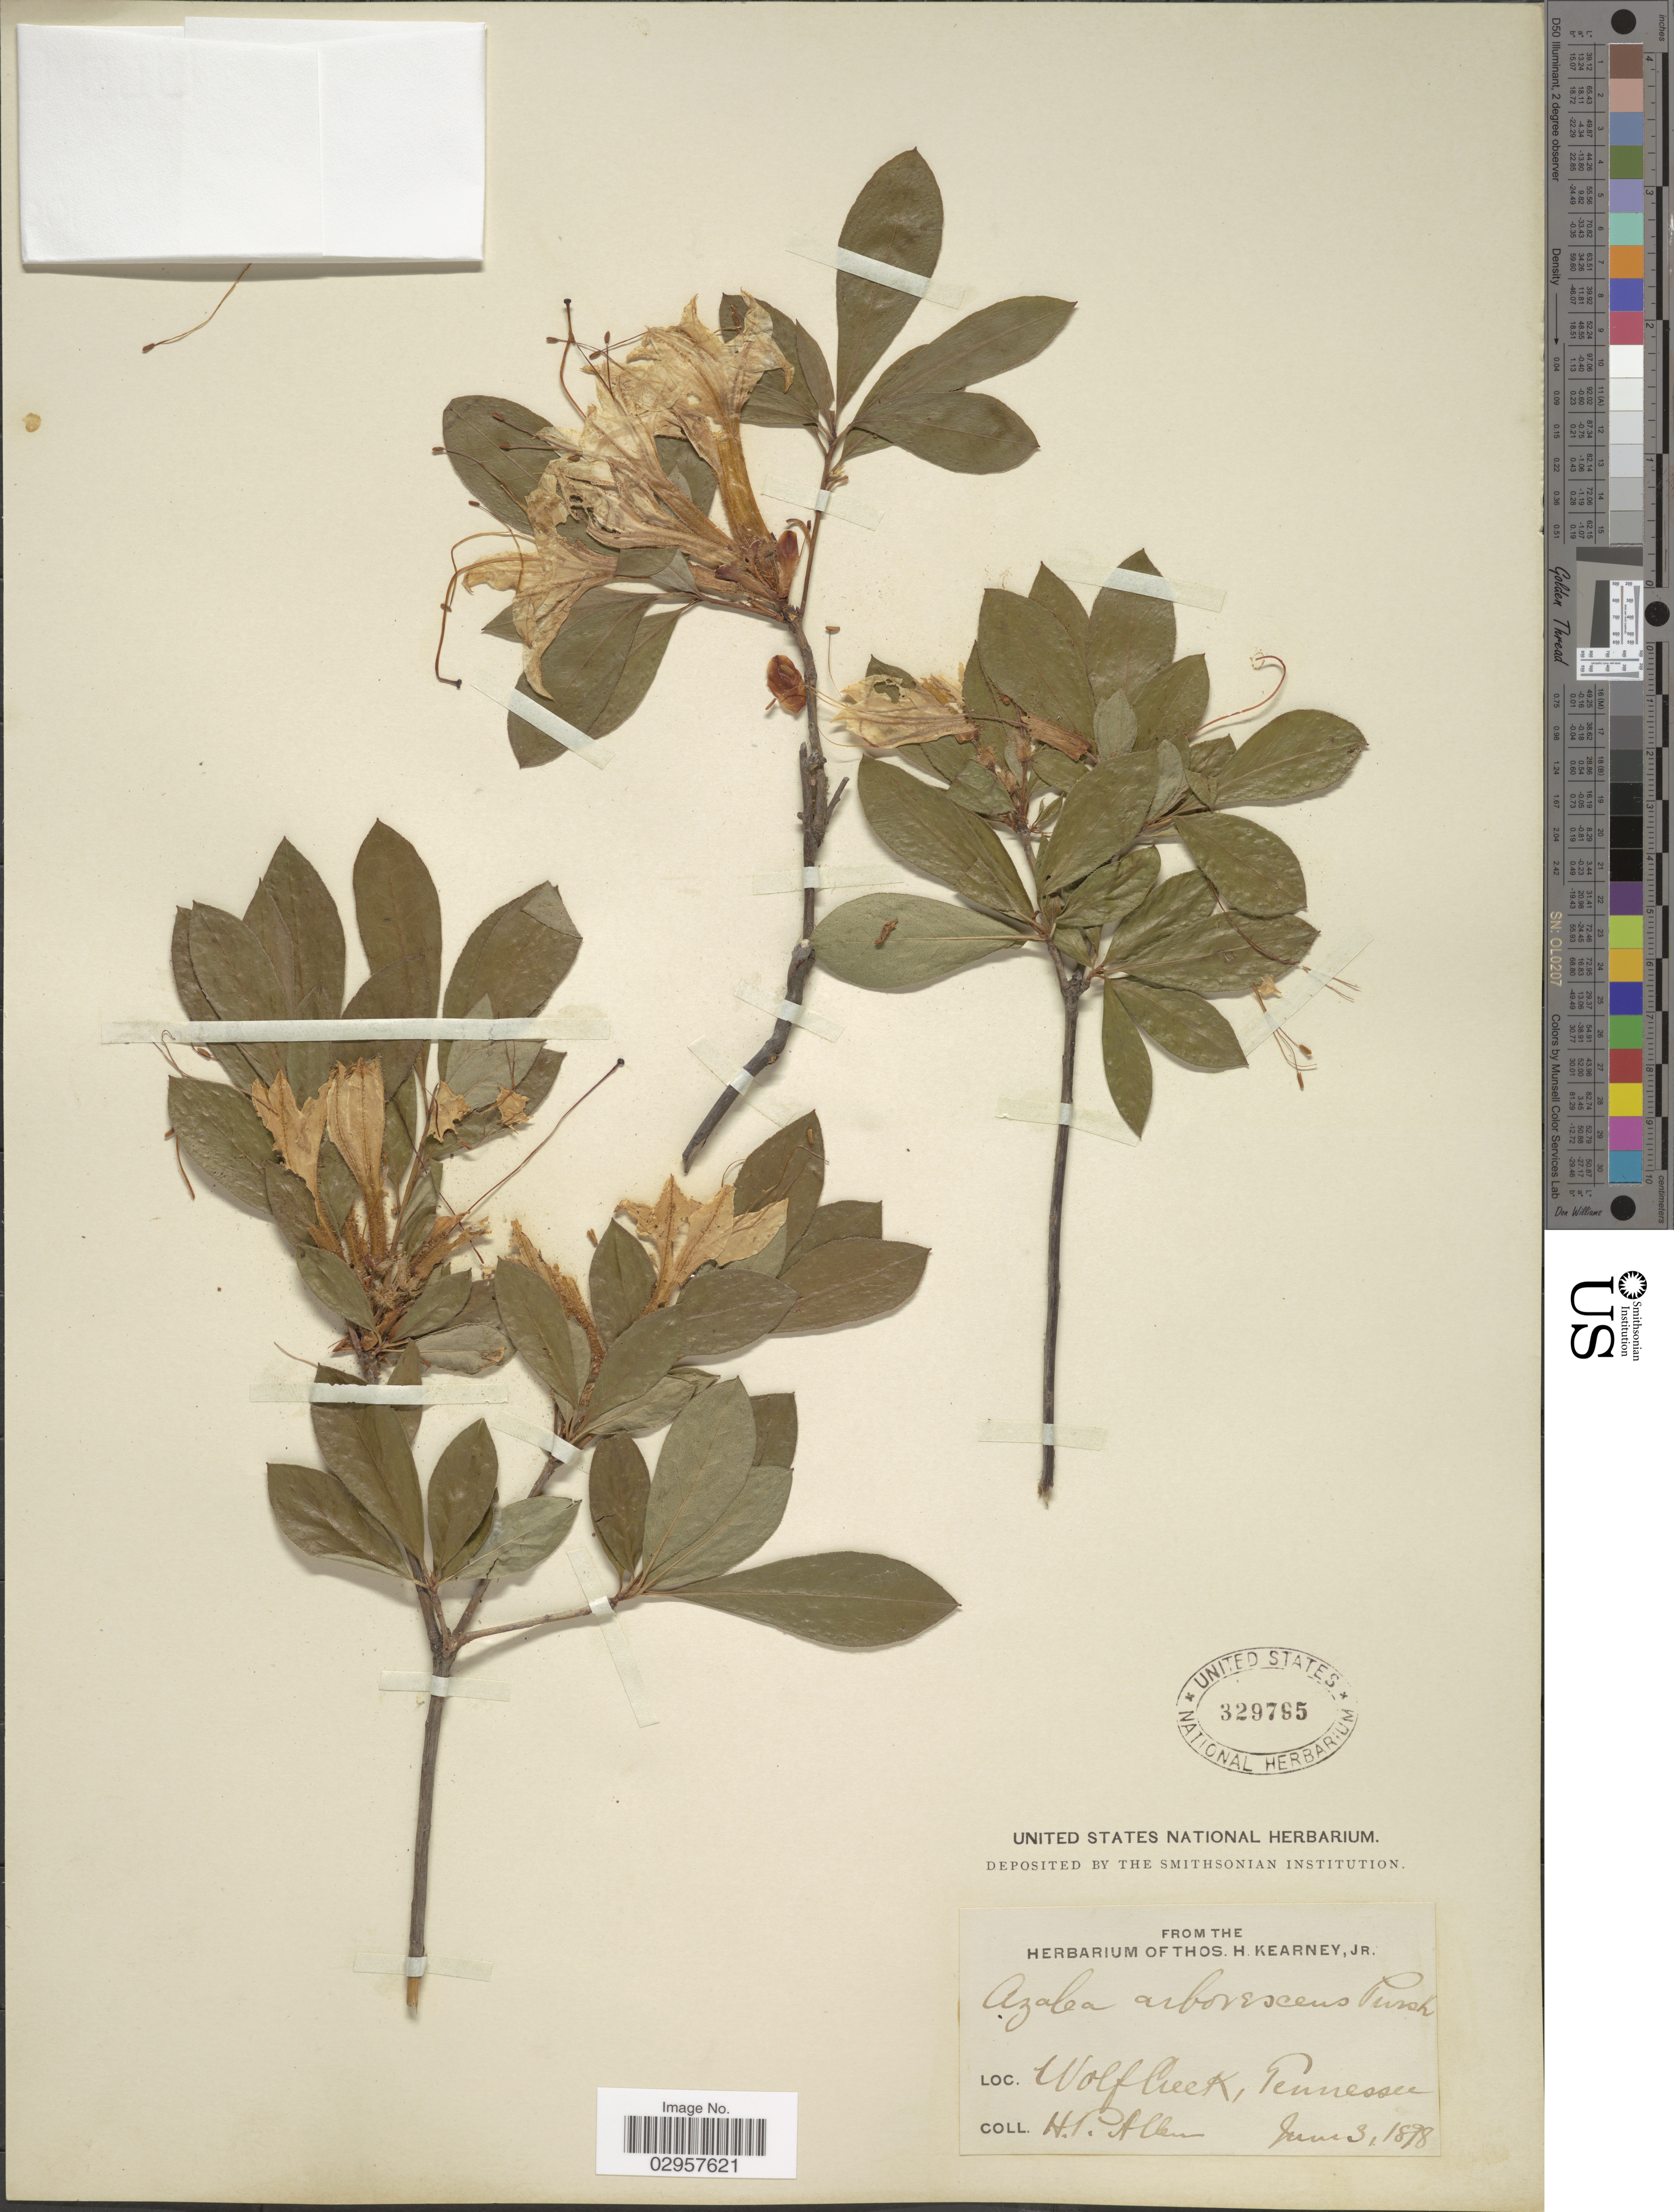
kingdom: Plantae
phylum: Tracheophyta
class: Magnoliopsida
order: Ericales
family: Ericaceae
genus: Rhododendron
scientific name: Rhododendron arborescens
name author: (Pursh) Torr.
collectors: P. H. Allen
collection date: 1898-06-03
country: United States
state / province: Tennessee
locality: Wolf Creek.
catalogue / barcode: US 329795